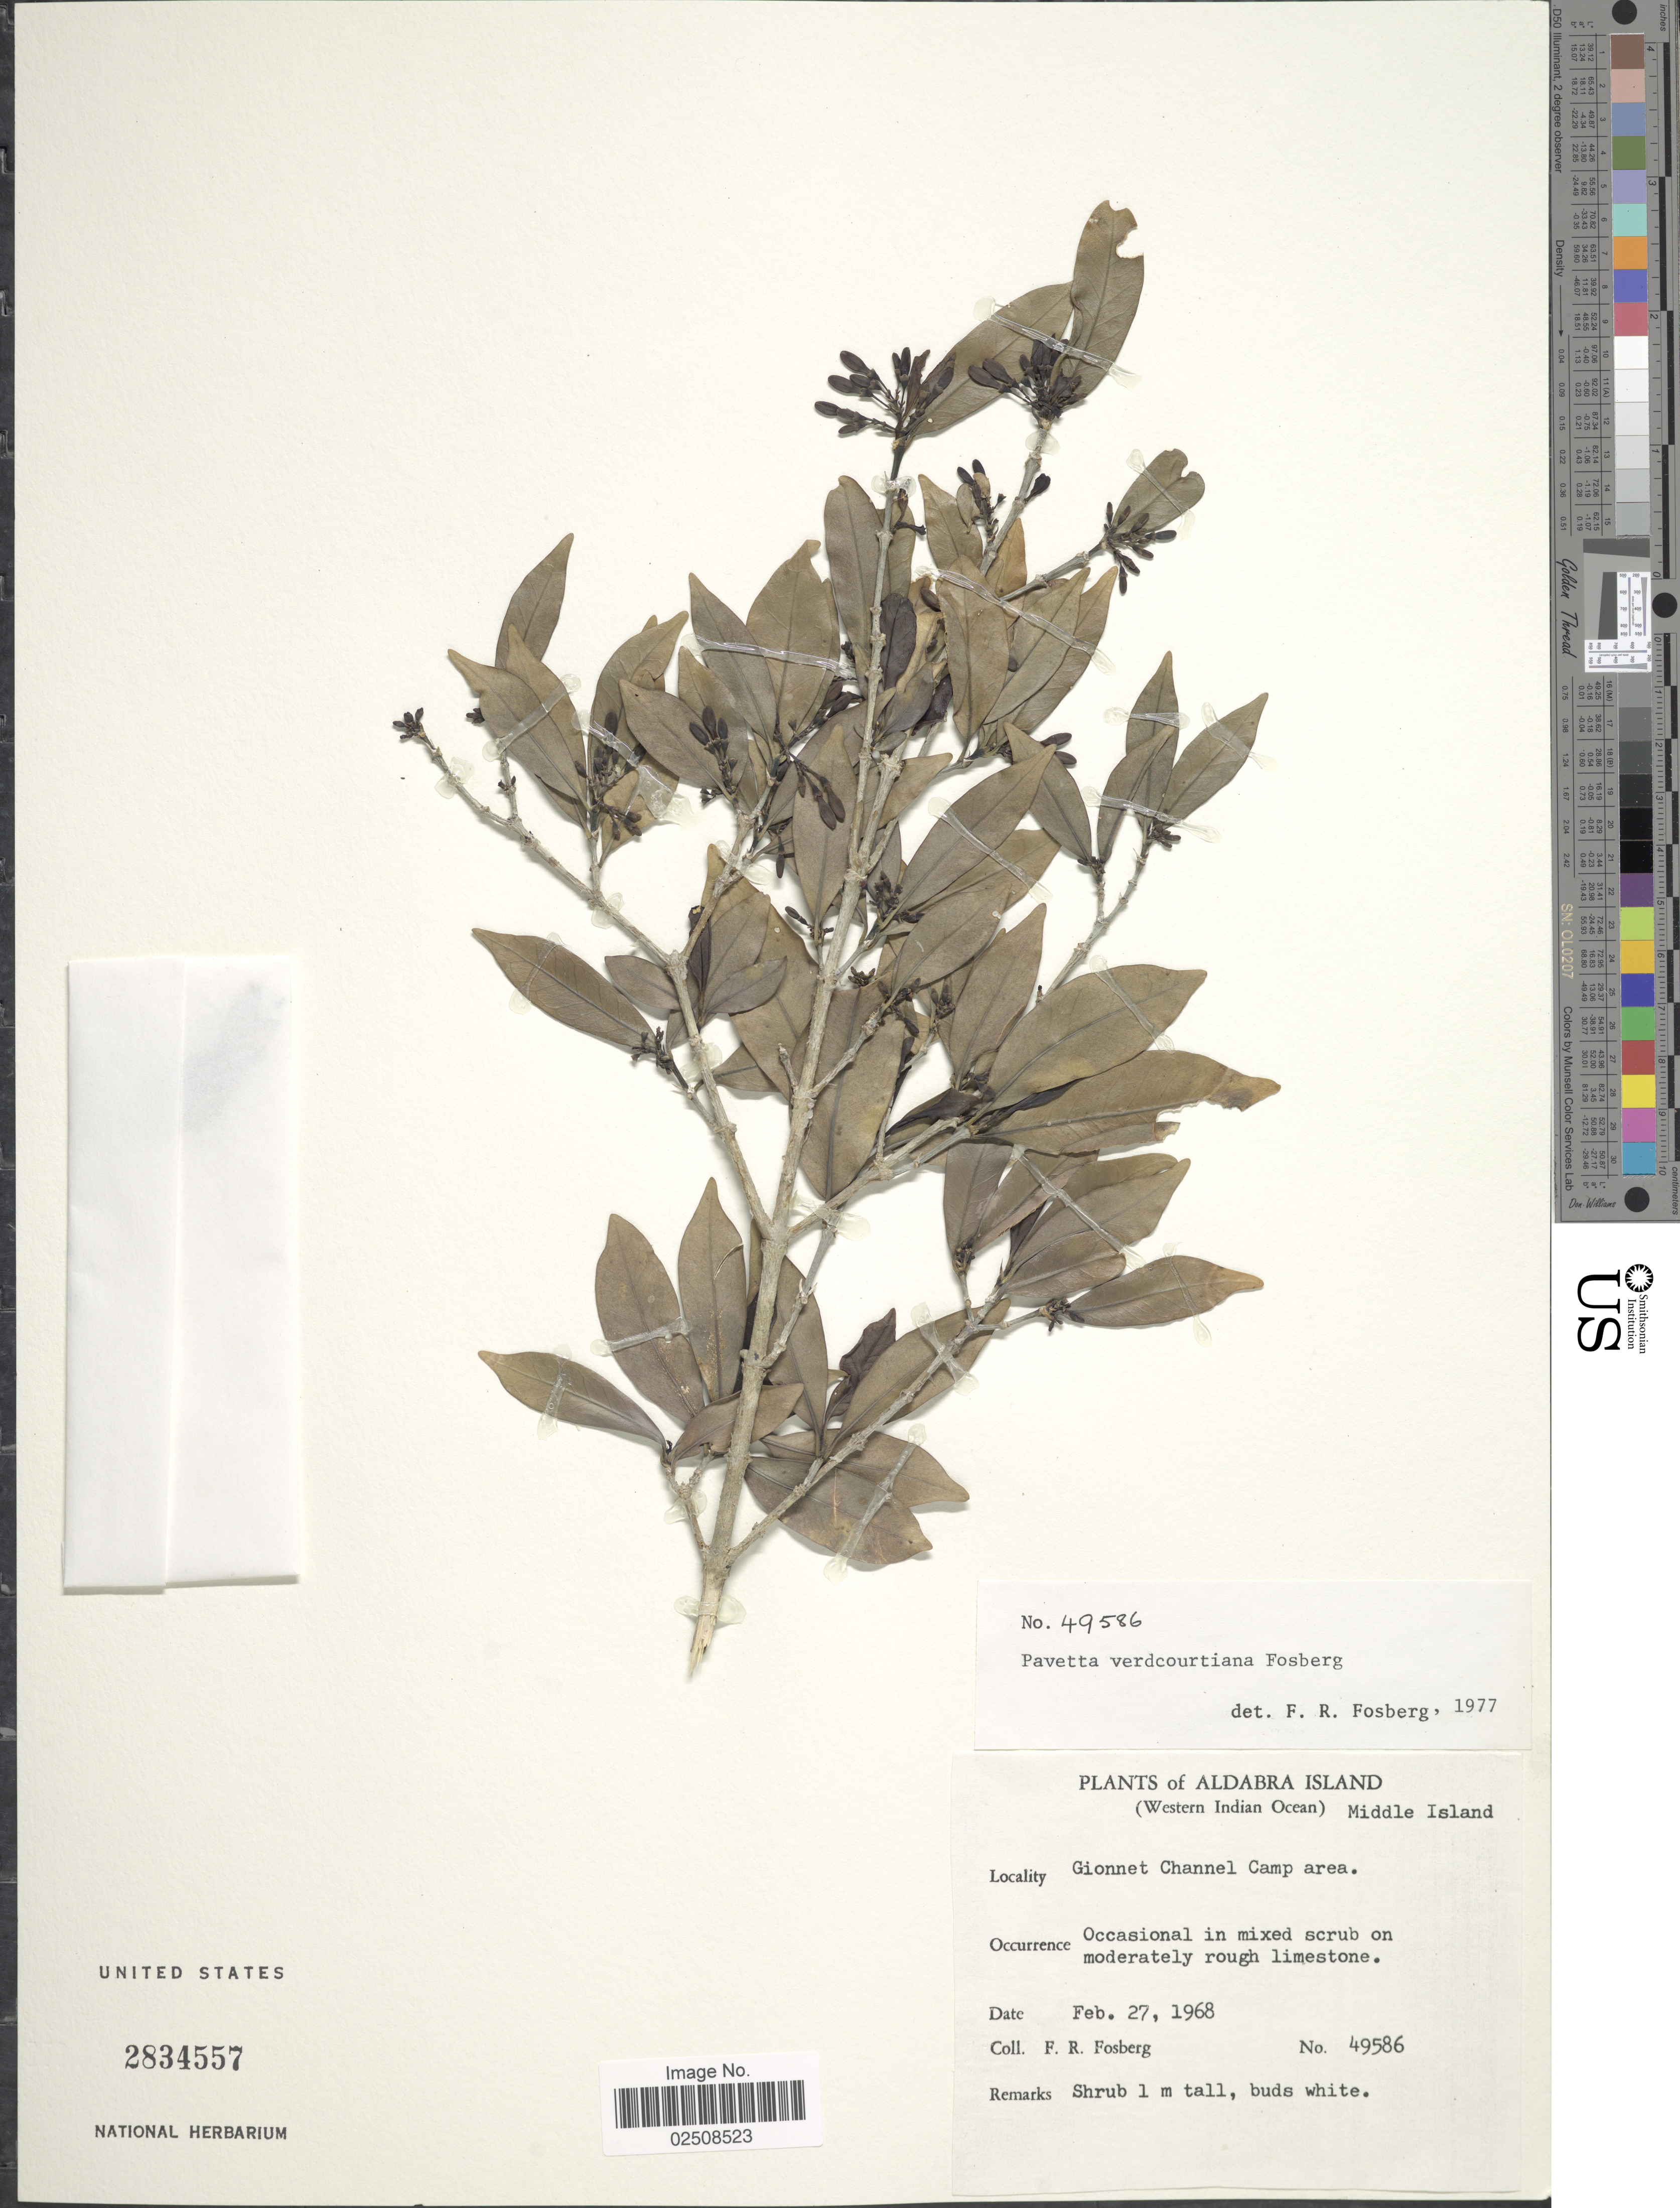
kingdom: Plantae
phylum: Tracheophyta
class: Magnoliopsida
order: Gentianales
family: Rubiaceae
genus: Tarenna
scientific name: Tarenna madagascariensis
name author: (Ten.) I.M. Turner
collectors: F. R. Fosberg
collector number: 49586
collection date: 1968-02-27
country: Seychelles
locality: Aldabra Island. (Western Indian Ocean). Middle Island. Gionnet Channel Camp area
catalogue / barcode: US 2834557